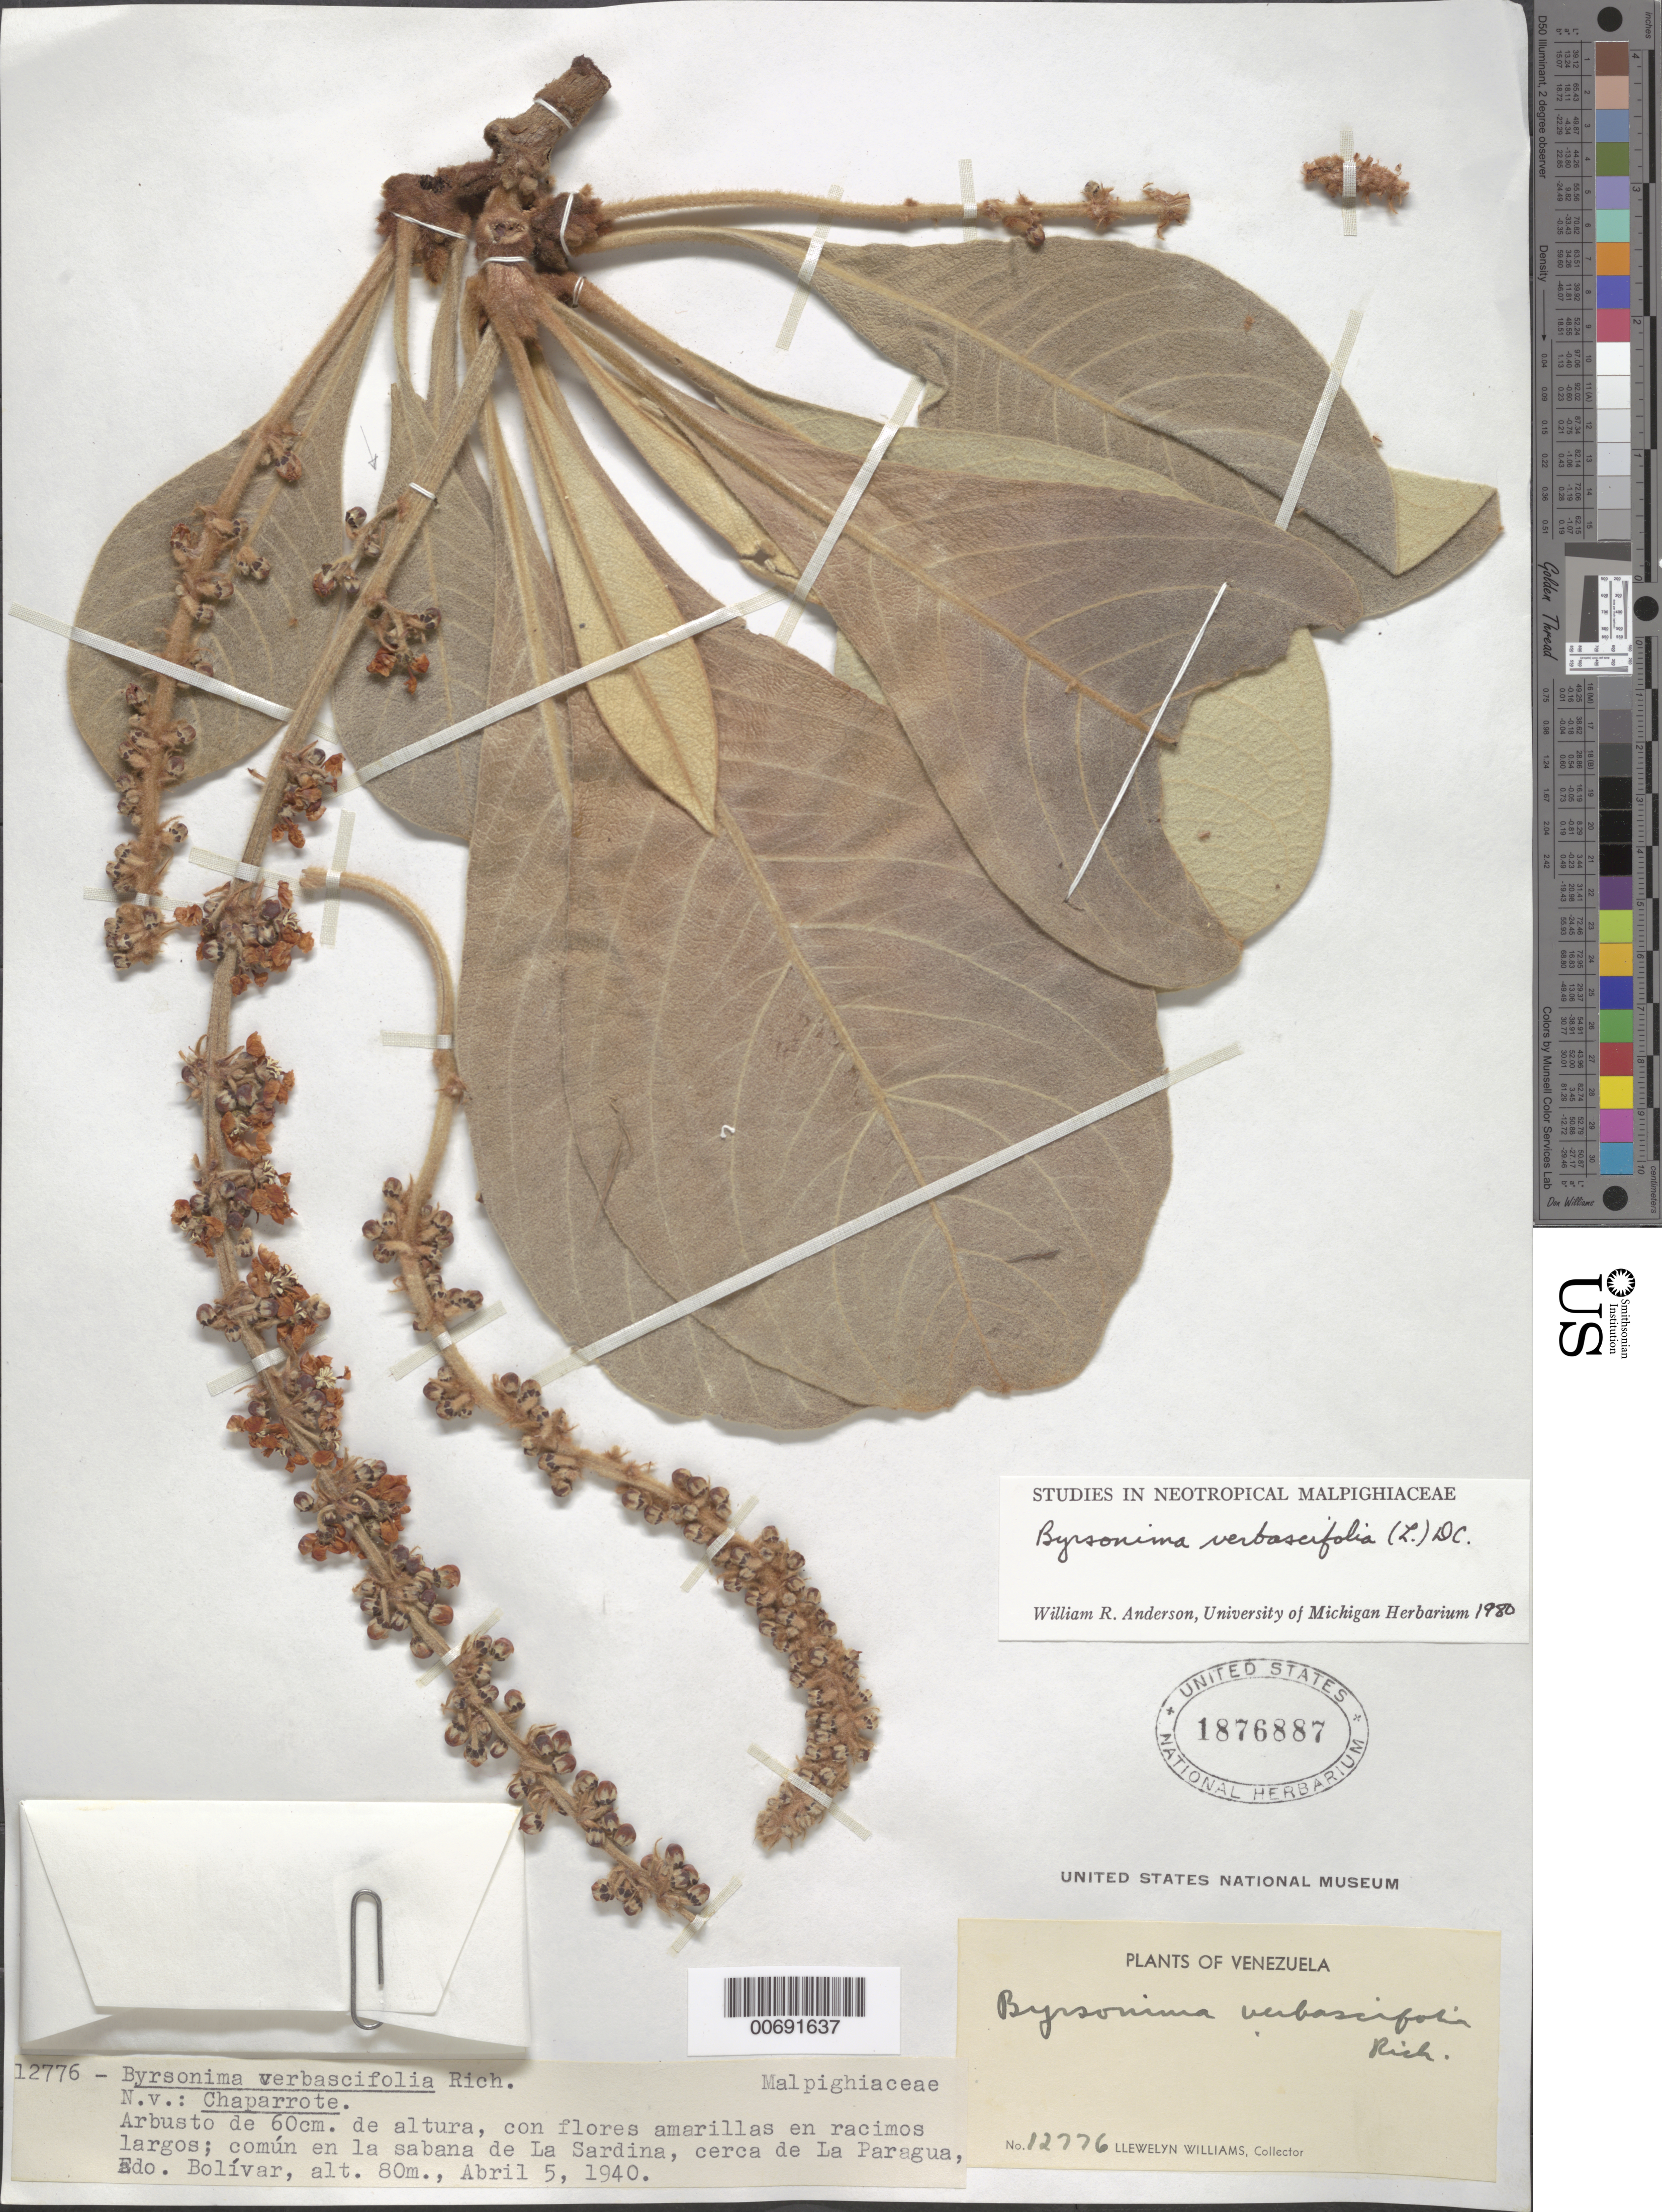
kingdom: Plantae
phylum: Tracheophyta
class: Magnoliopsida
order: Malpighiales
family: Malpighiaceae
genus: Byrsonima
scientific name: Byrsonima verbascifolia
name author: (L.) DC.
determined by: Anderson, W. R., (MICH), University of Michigan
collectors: Ll. Williams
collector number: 12776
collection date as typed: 5-Apr-40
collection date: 1940-04-05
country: Venezuela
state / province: Bolívar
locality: La Sardina sabana, cerca La Paragua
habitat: Savanna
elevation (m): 80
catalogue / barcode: US 1876887